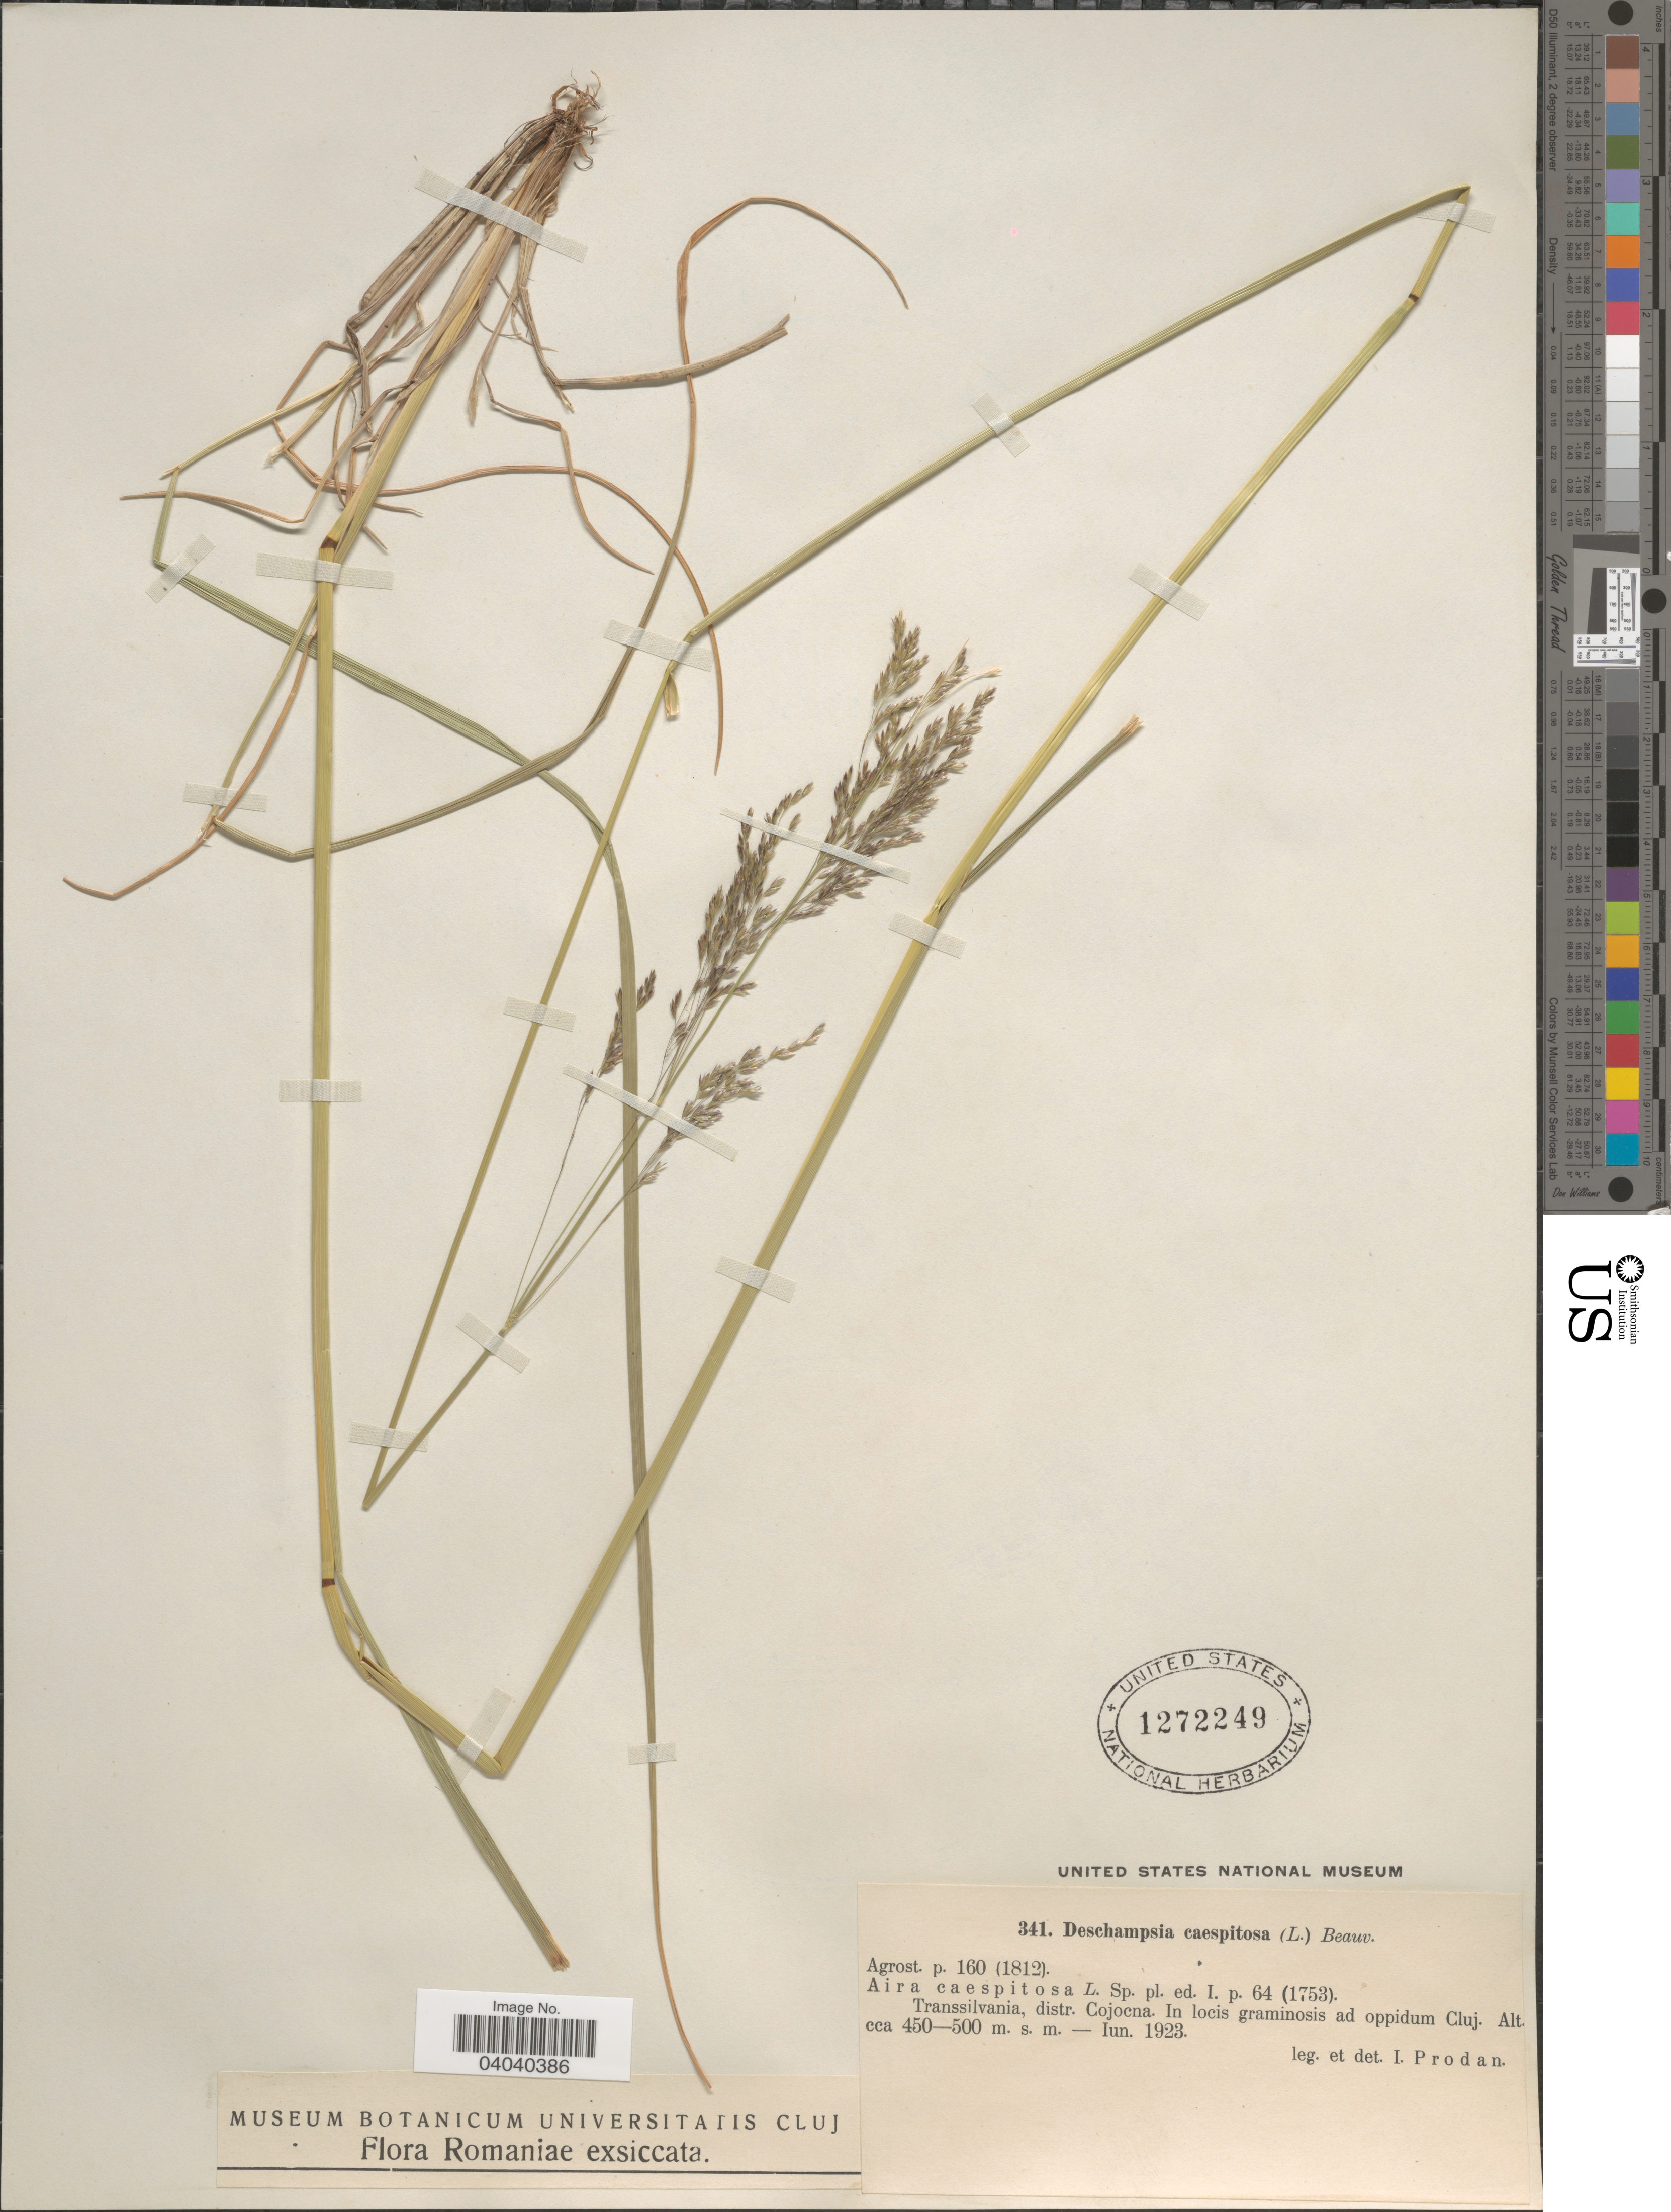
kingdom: Plantae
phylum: Tracheophyta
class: Liliopsida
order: Poales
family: Poaceae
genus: Deschampsia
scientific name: Deschampsia cespitosa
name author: (L.) P. Beauv.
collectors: I. Prodán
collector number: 341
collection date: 1923-06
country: Romania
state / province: Cluj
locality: Transsilvania, distr. Cojocna. In locis graminosis ad oppidum Cluj.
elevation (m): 450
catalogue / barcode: US 1272249